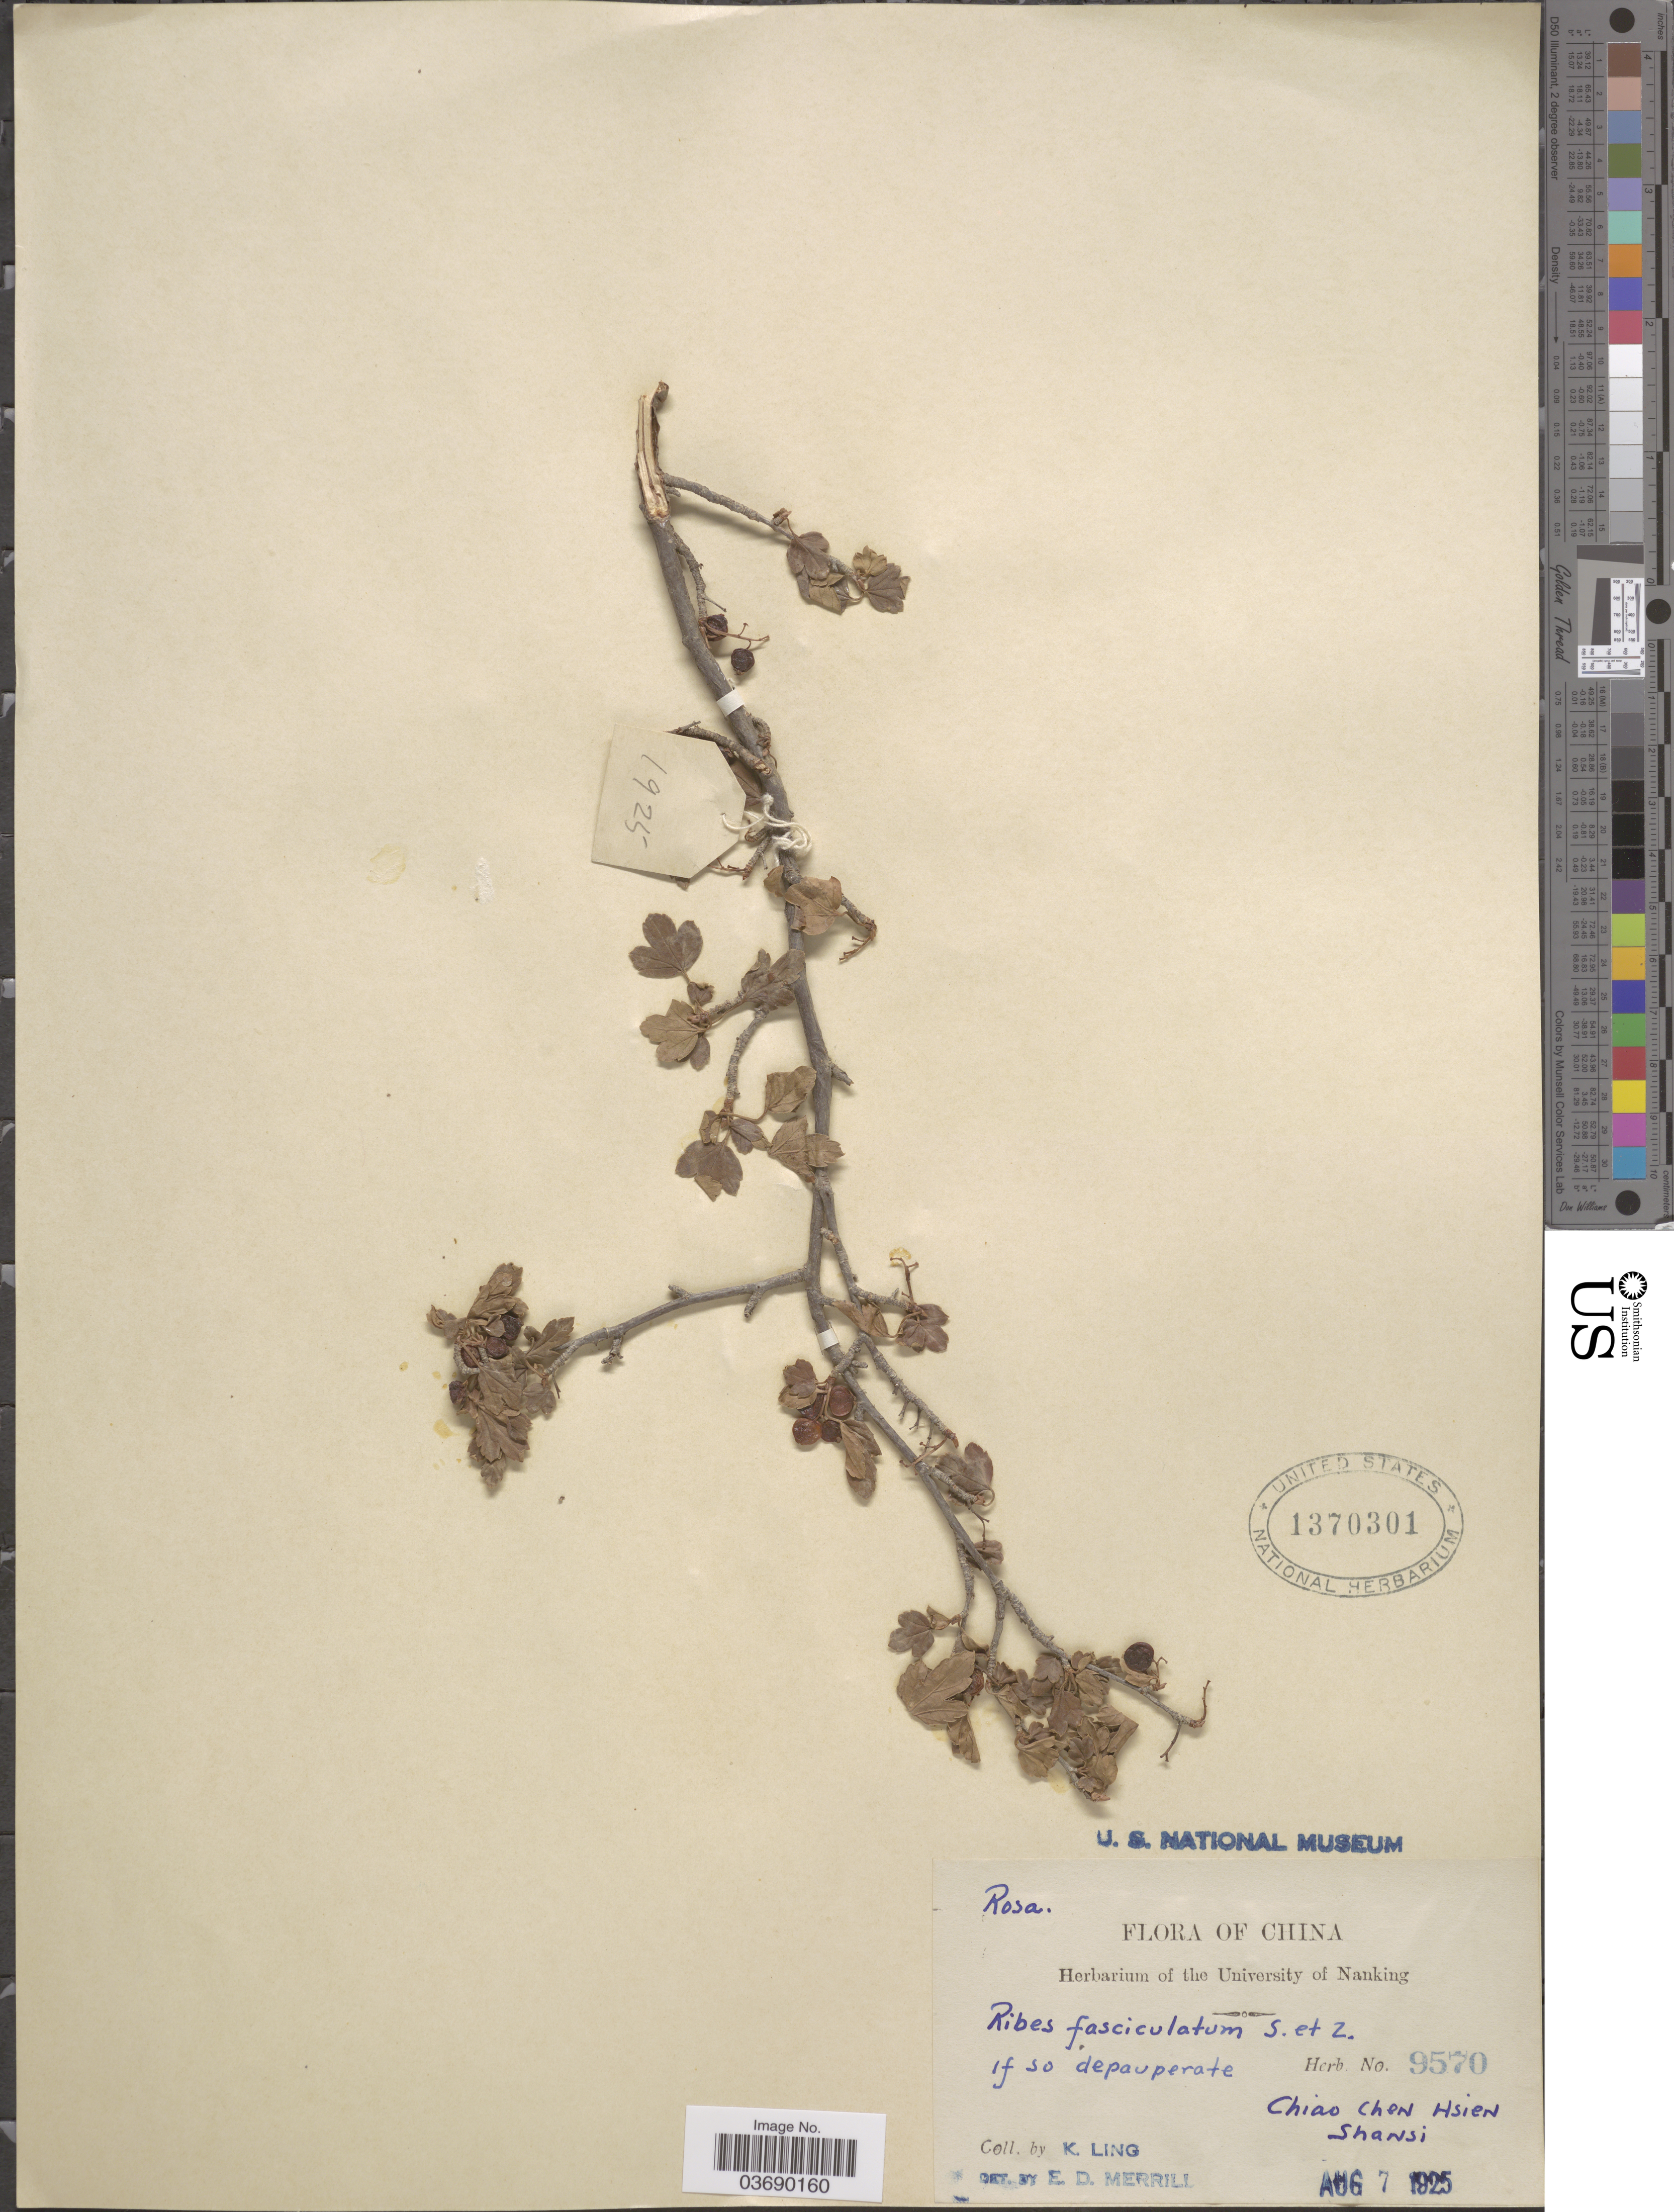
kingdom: Plantae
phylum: Tracheophyta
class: Magnoliopsida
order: Saxifragales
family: Grossulariaceae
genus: Ribes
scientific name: Ribes fasciculatum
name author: Siebold & Zucc.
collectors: K. Ling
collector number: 9570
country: China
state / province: Shanxi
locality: Chiao Chen Hsien. Shansi.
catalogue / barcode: US 1370301